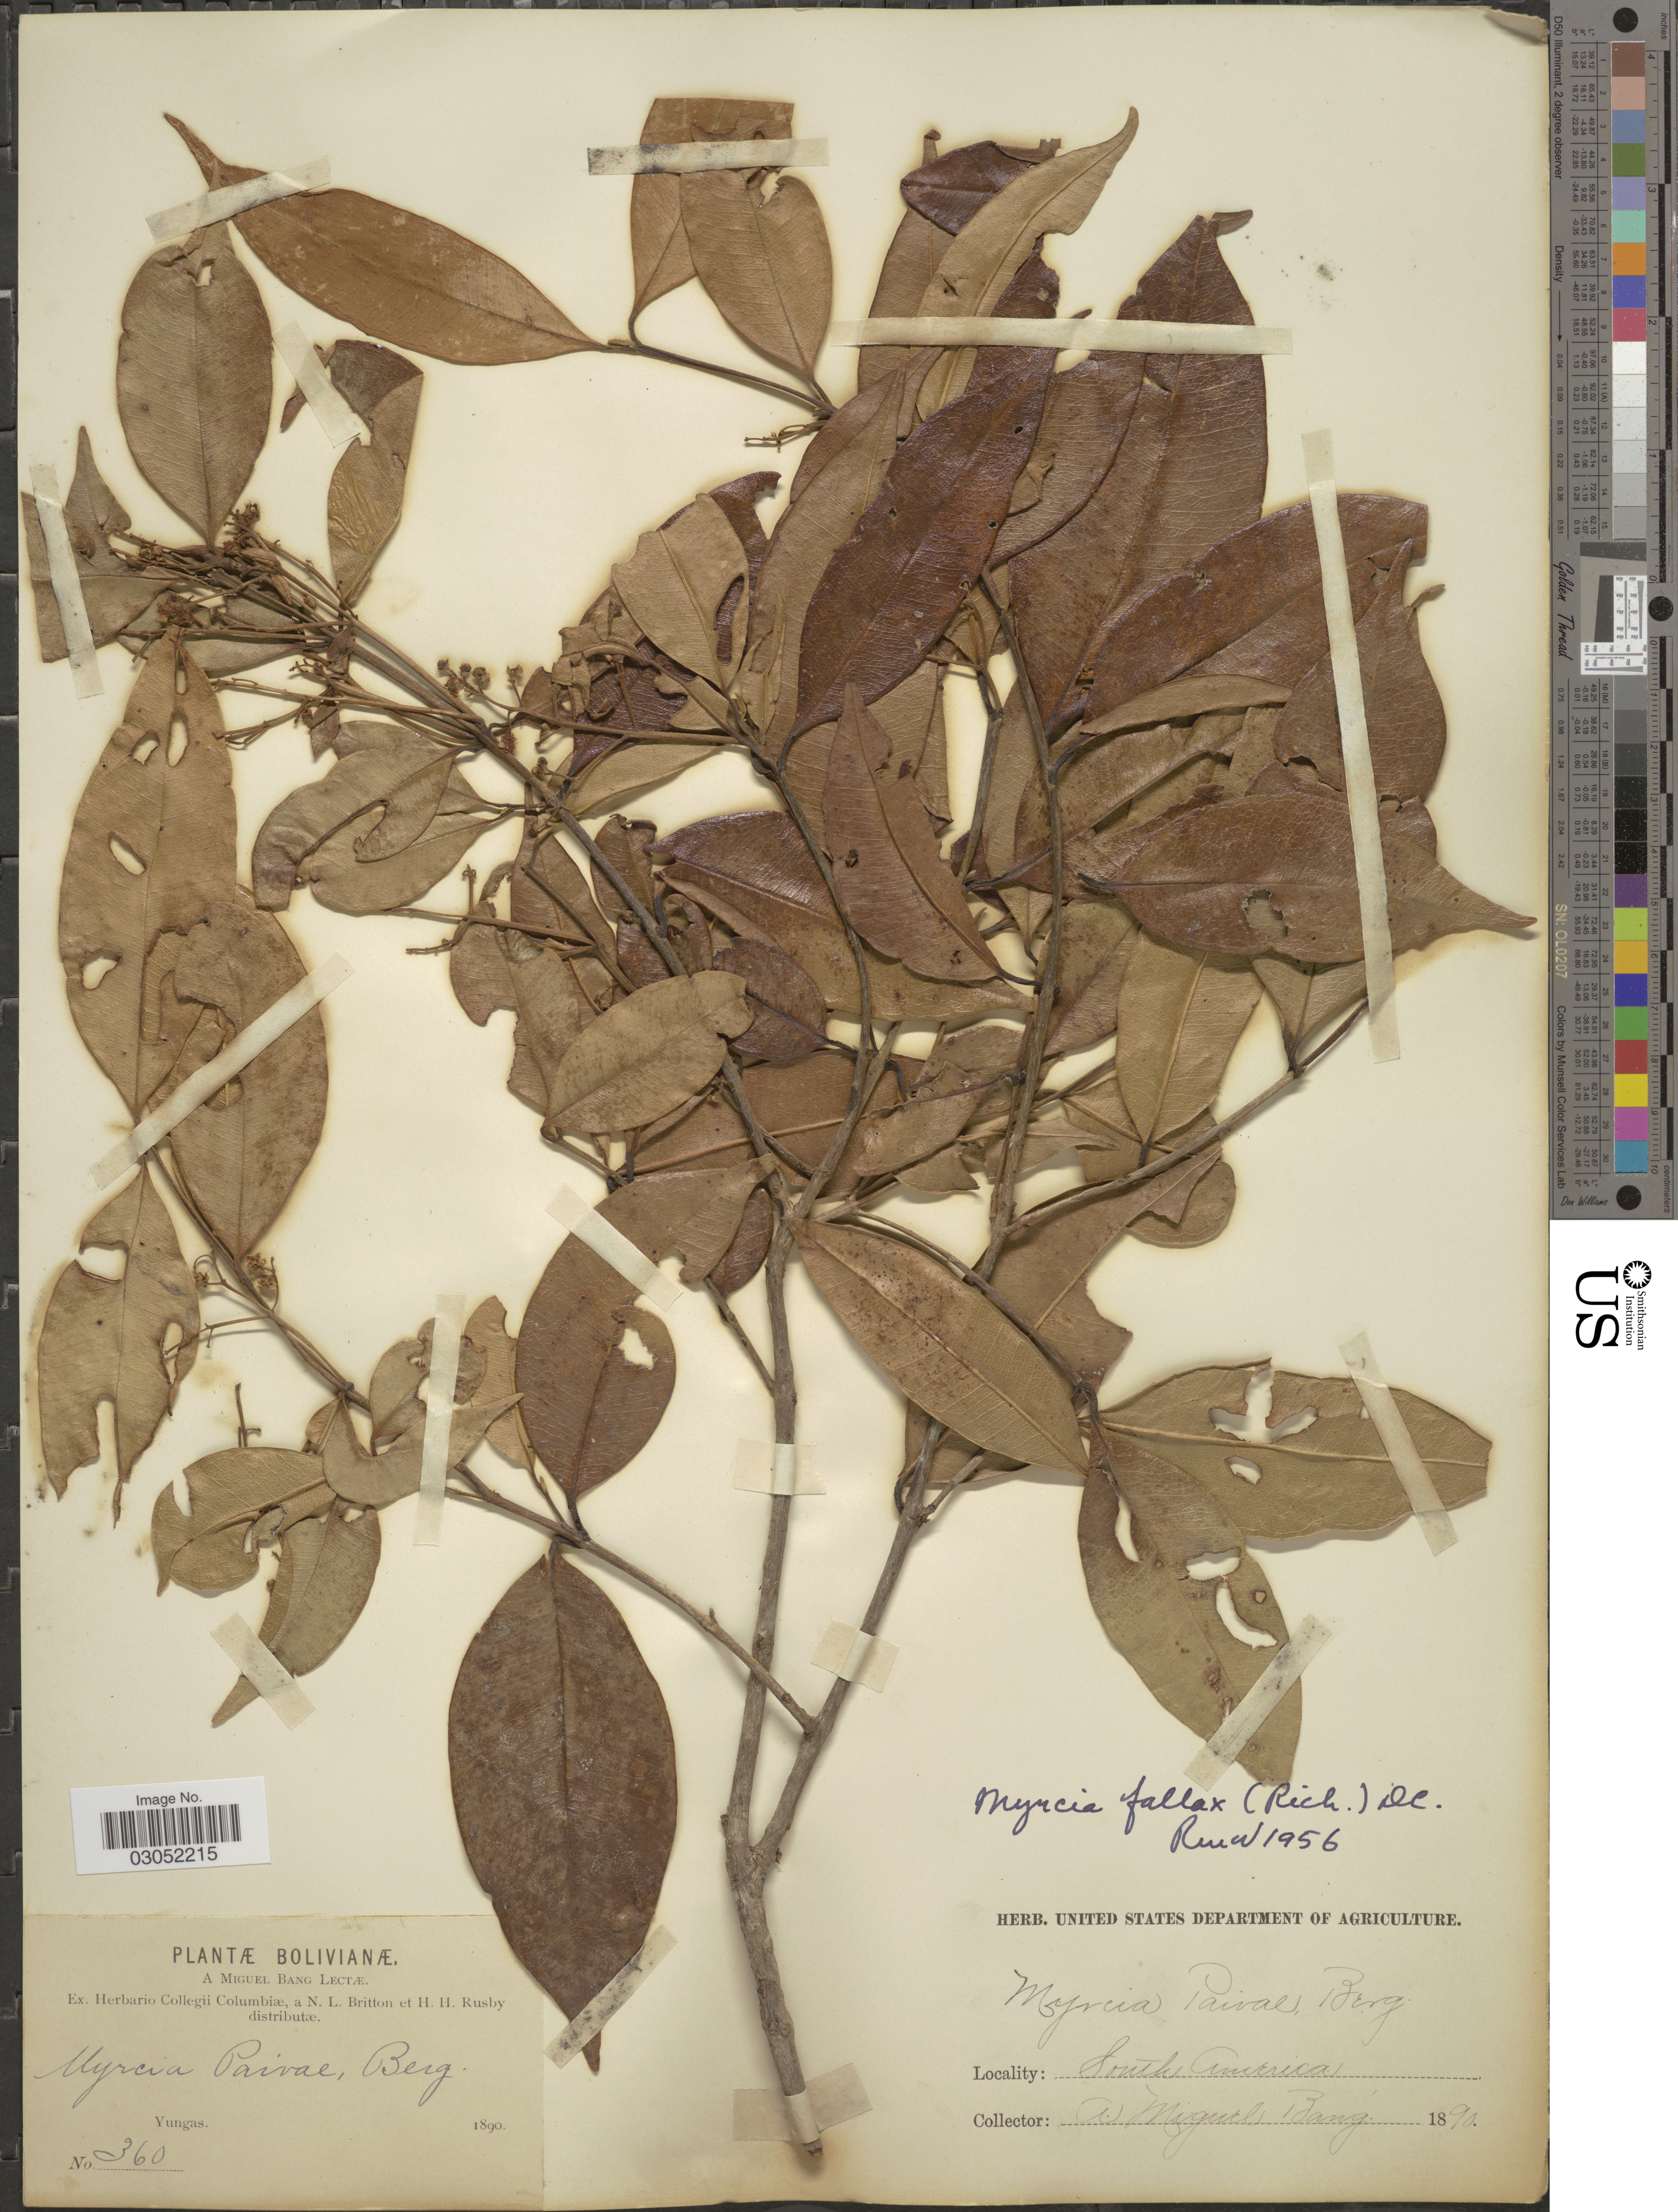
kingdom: Plantae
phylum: Tracheophyta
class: Magnoliopsida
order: Myrtales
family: Myrtaceae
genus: Myrcia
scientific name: Myrcia fallax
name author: (Rich.) DC.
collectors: M. Bang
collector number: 360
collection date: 1890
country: Bolivia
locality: Yungas.